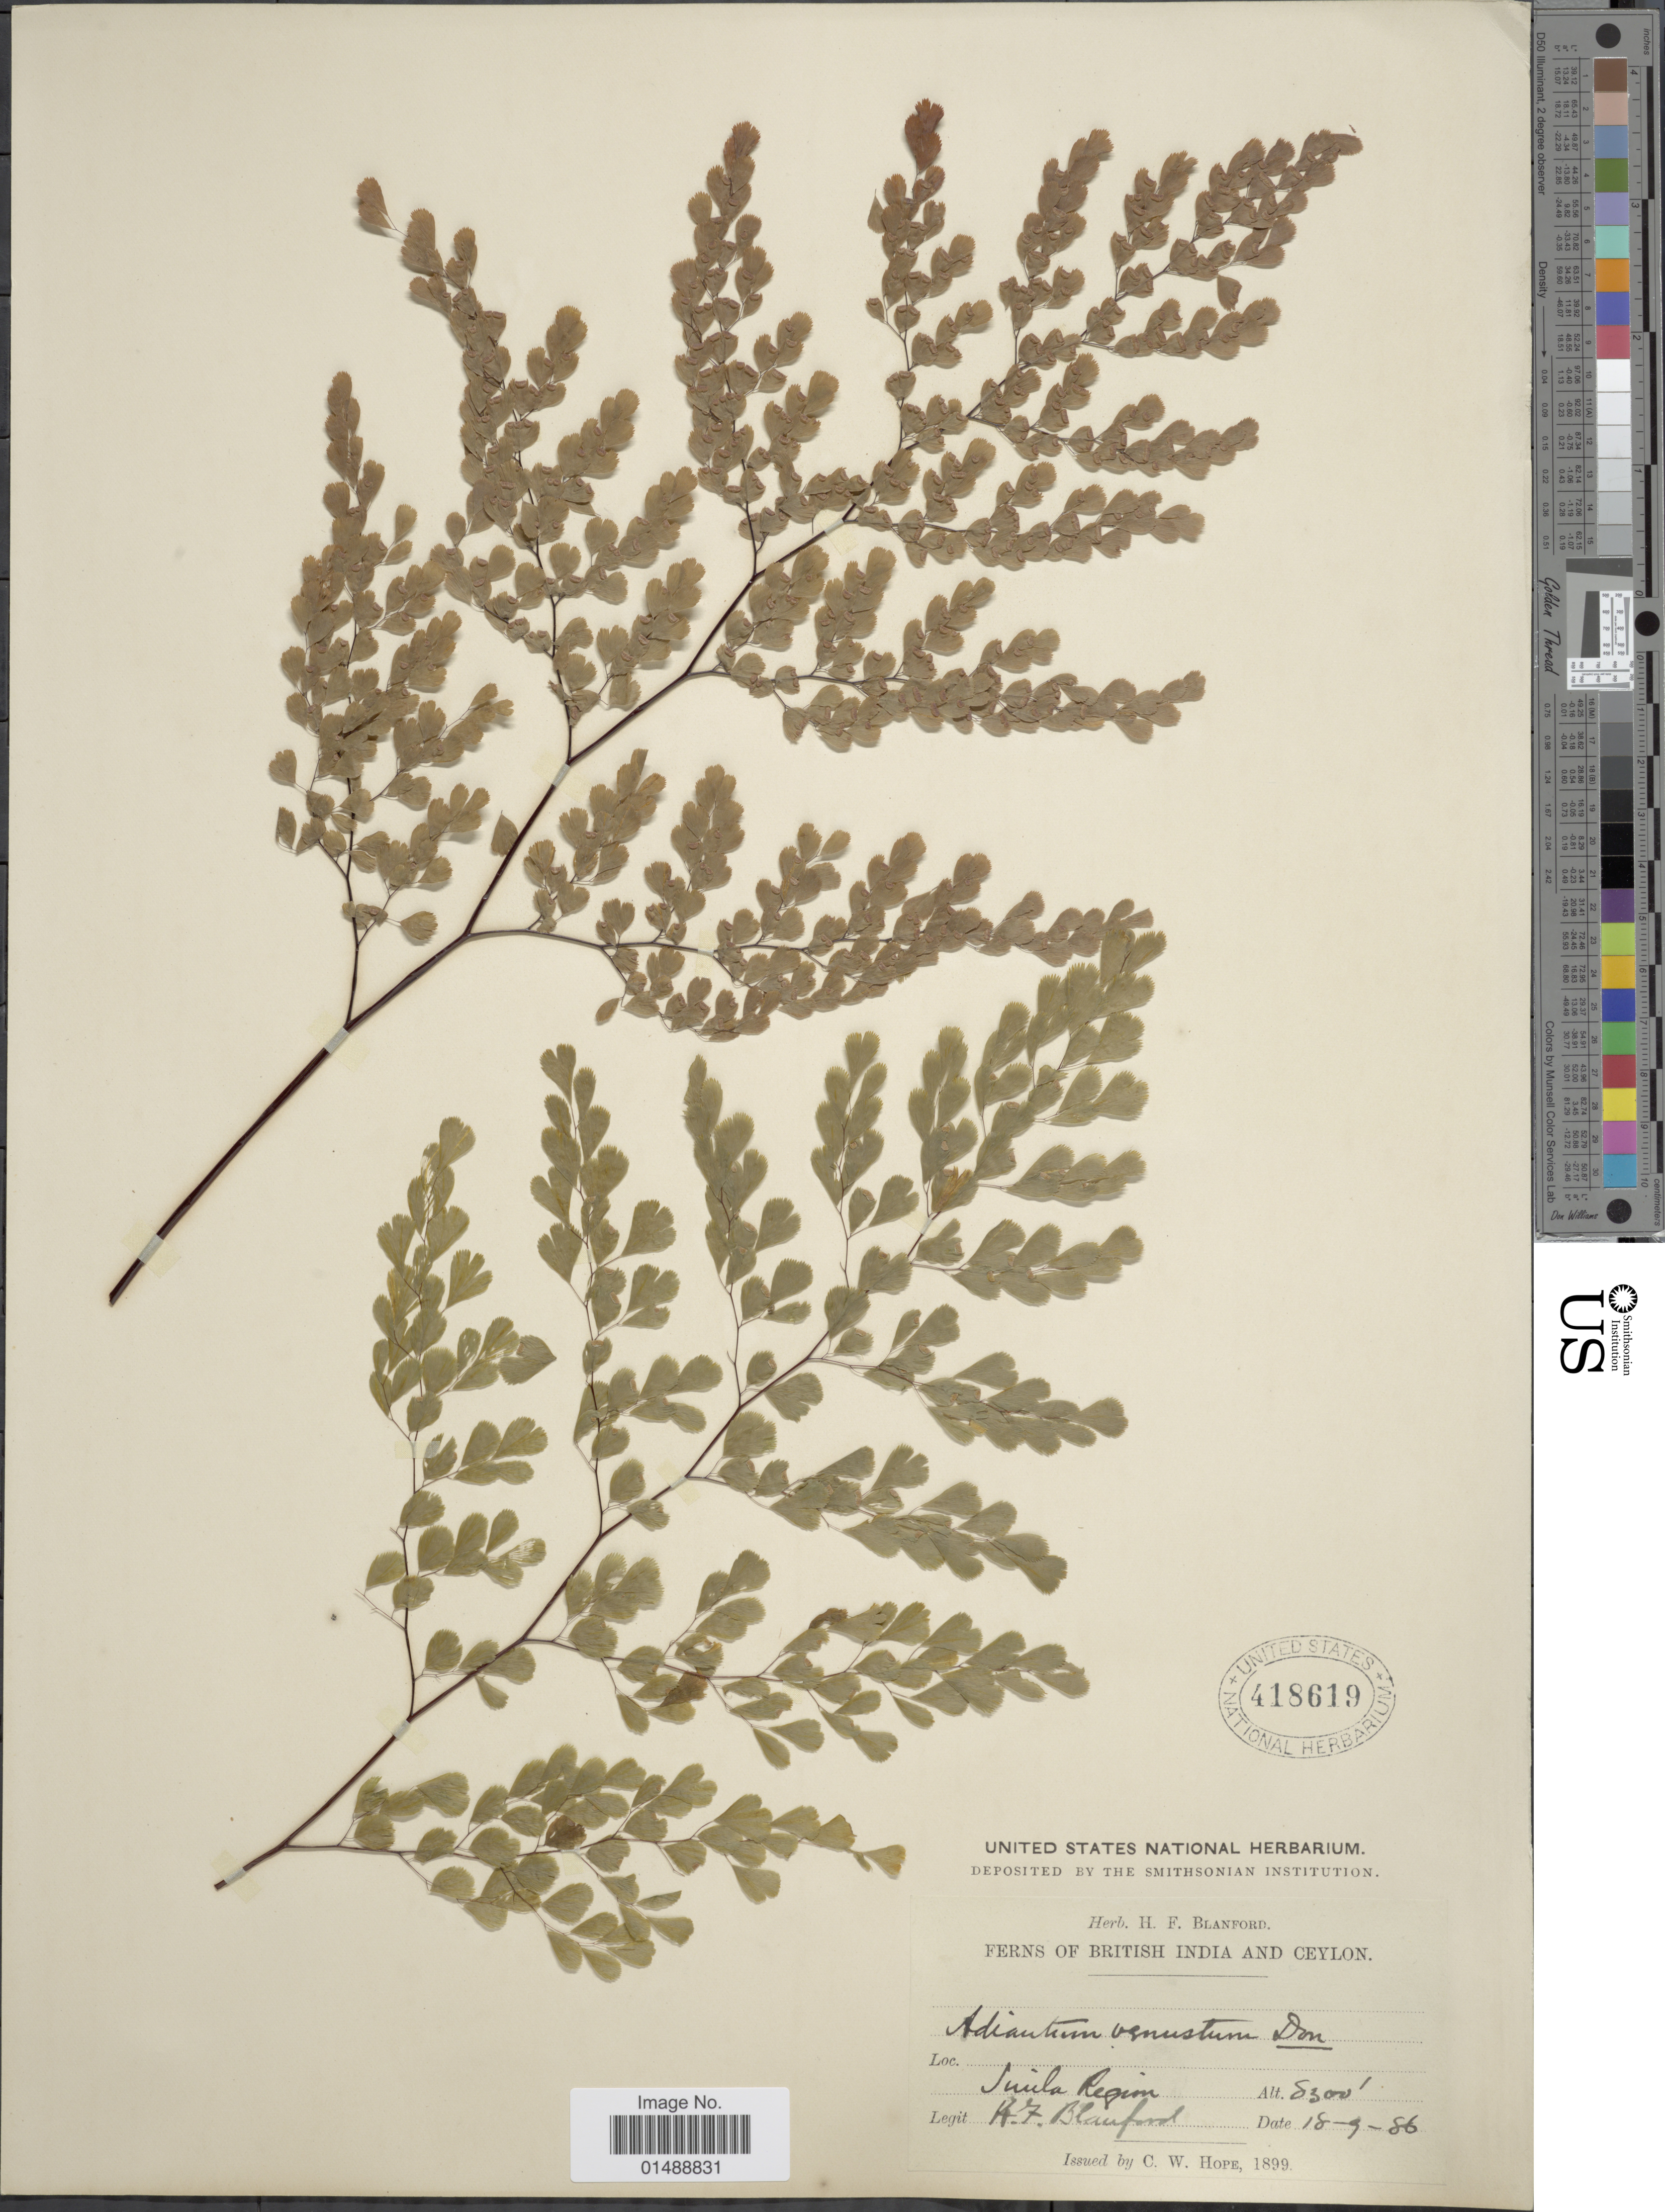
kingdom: Plantae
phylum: Tracheophyta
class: Polypodiopsida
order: Polypodiales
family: Pteridaceae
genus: Adiantum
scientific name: Adiantum venustum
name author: D. Don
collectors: H. Blanford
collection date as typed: Transcribed d/m/y: 18/9/86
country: India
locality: British India, Ceylon. Simla Region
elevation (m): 2530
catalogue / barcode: US 418619